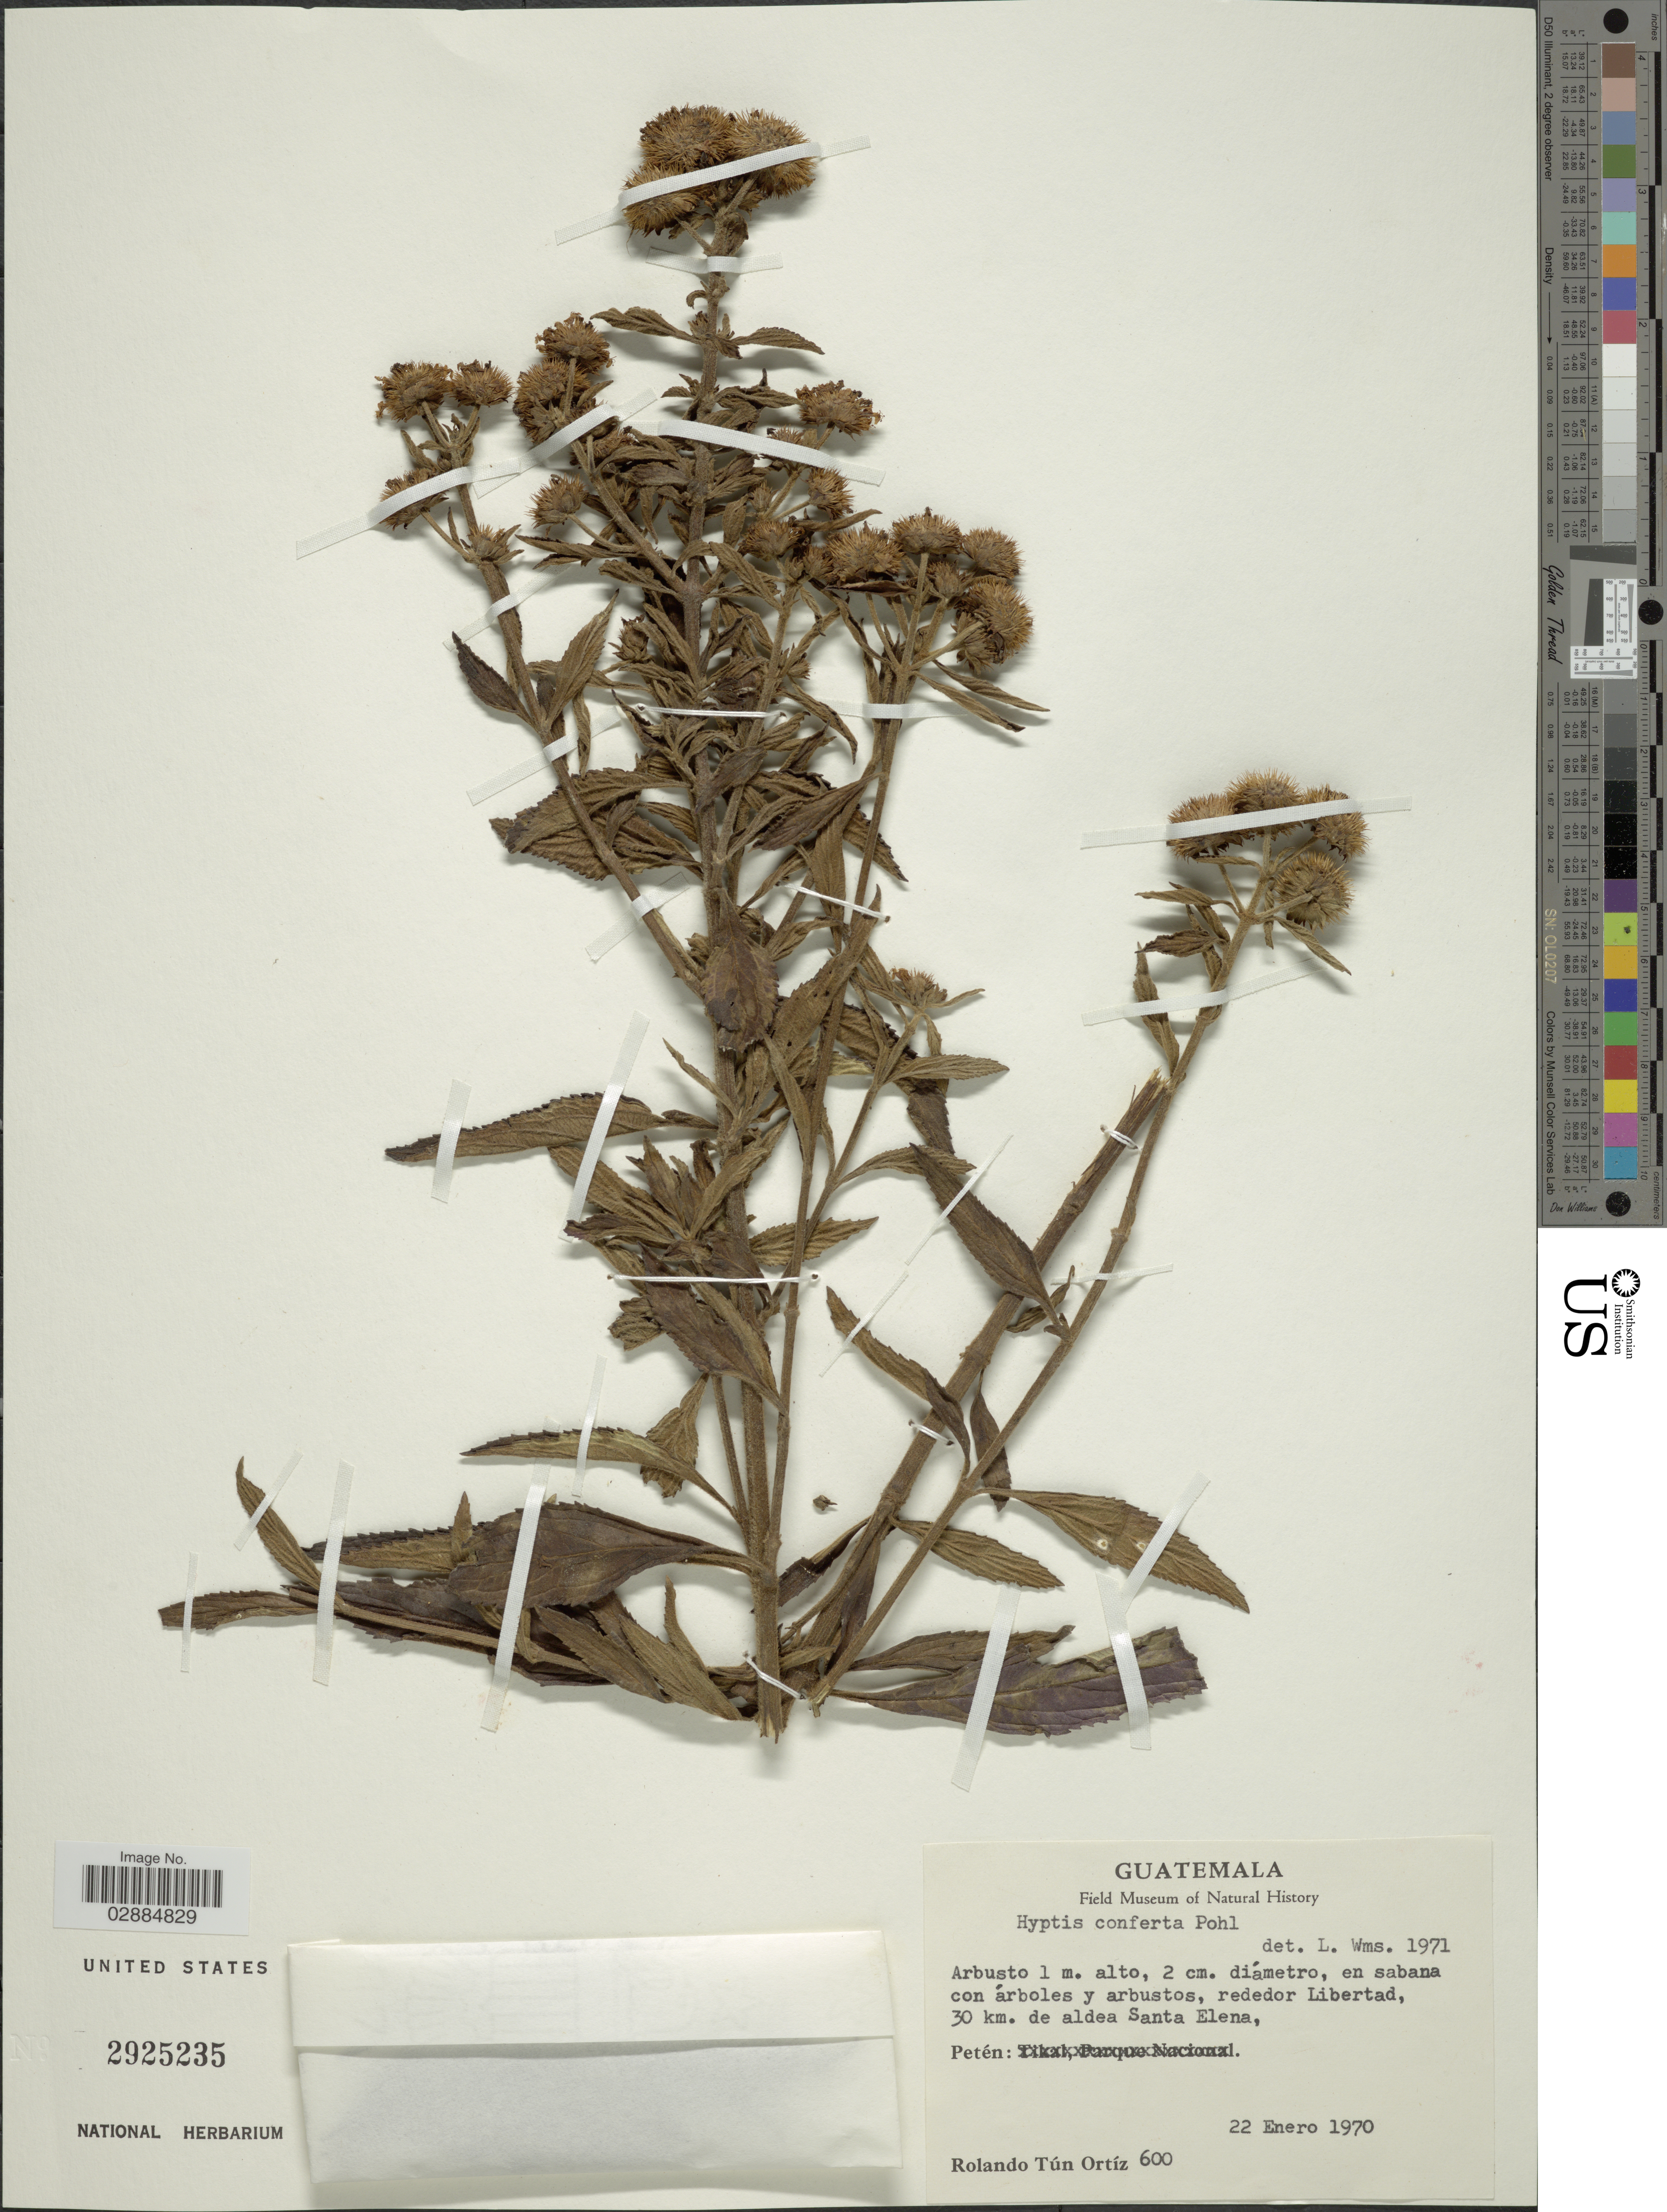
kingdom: Plantae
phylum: Tracheophyta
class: Magnoliopsida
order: Lamiales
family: Lamiaceae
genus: Hyptis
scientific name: Hyptis conferta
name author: Pohl ex Benth.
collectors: R. Ortiz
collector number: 600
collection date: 1970-01-22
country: Guatemala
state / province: El Petén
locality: Rededor Libertad, 30 km. de aldea Santa Elena, Petén.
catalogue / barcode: US 2925235